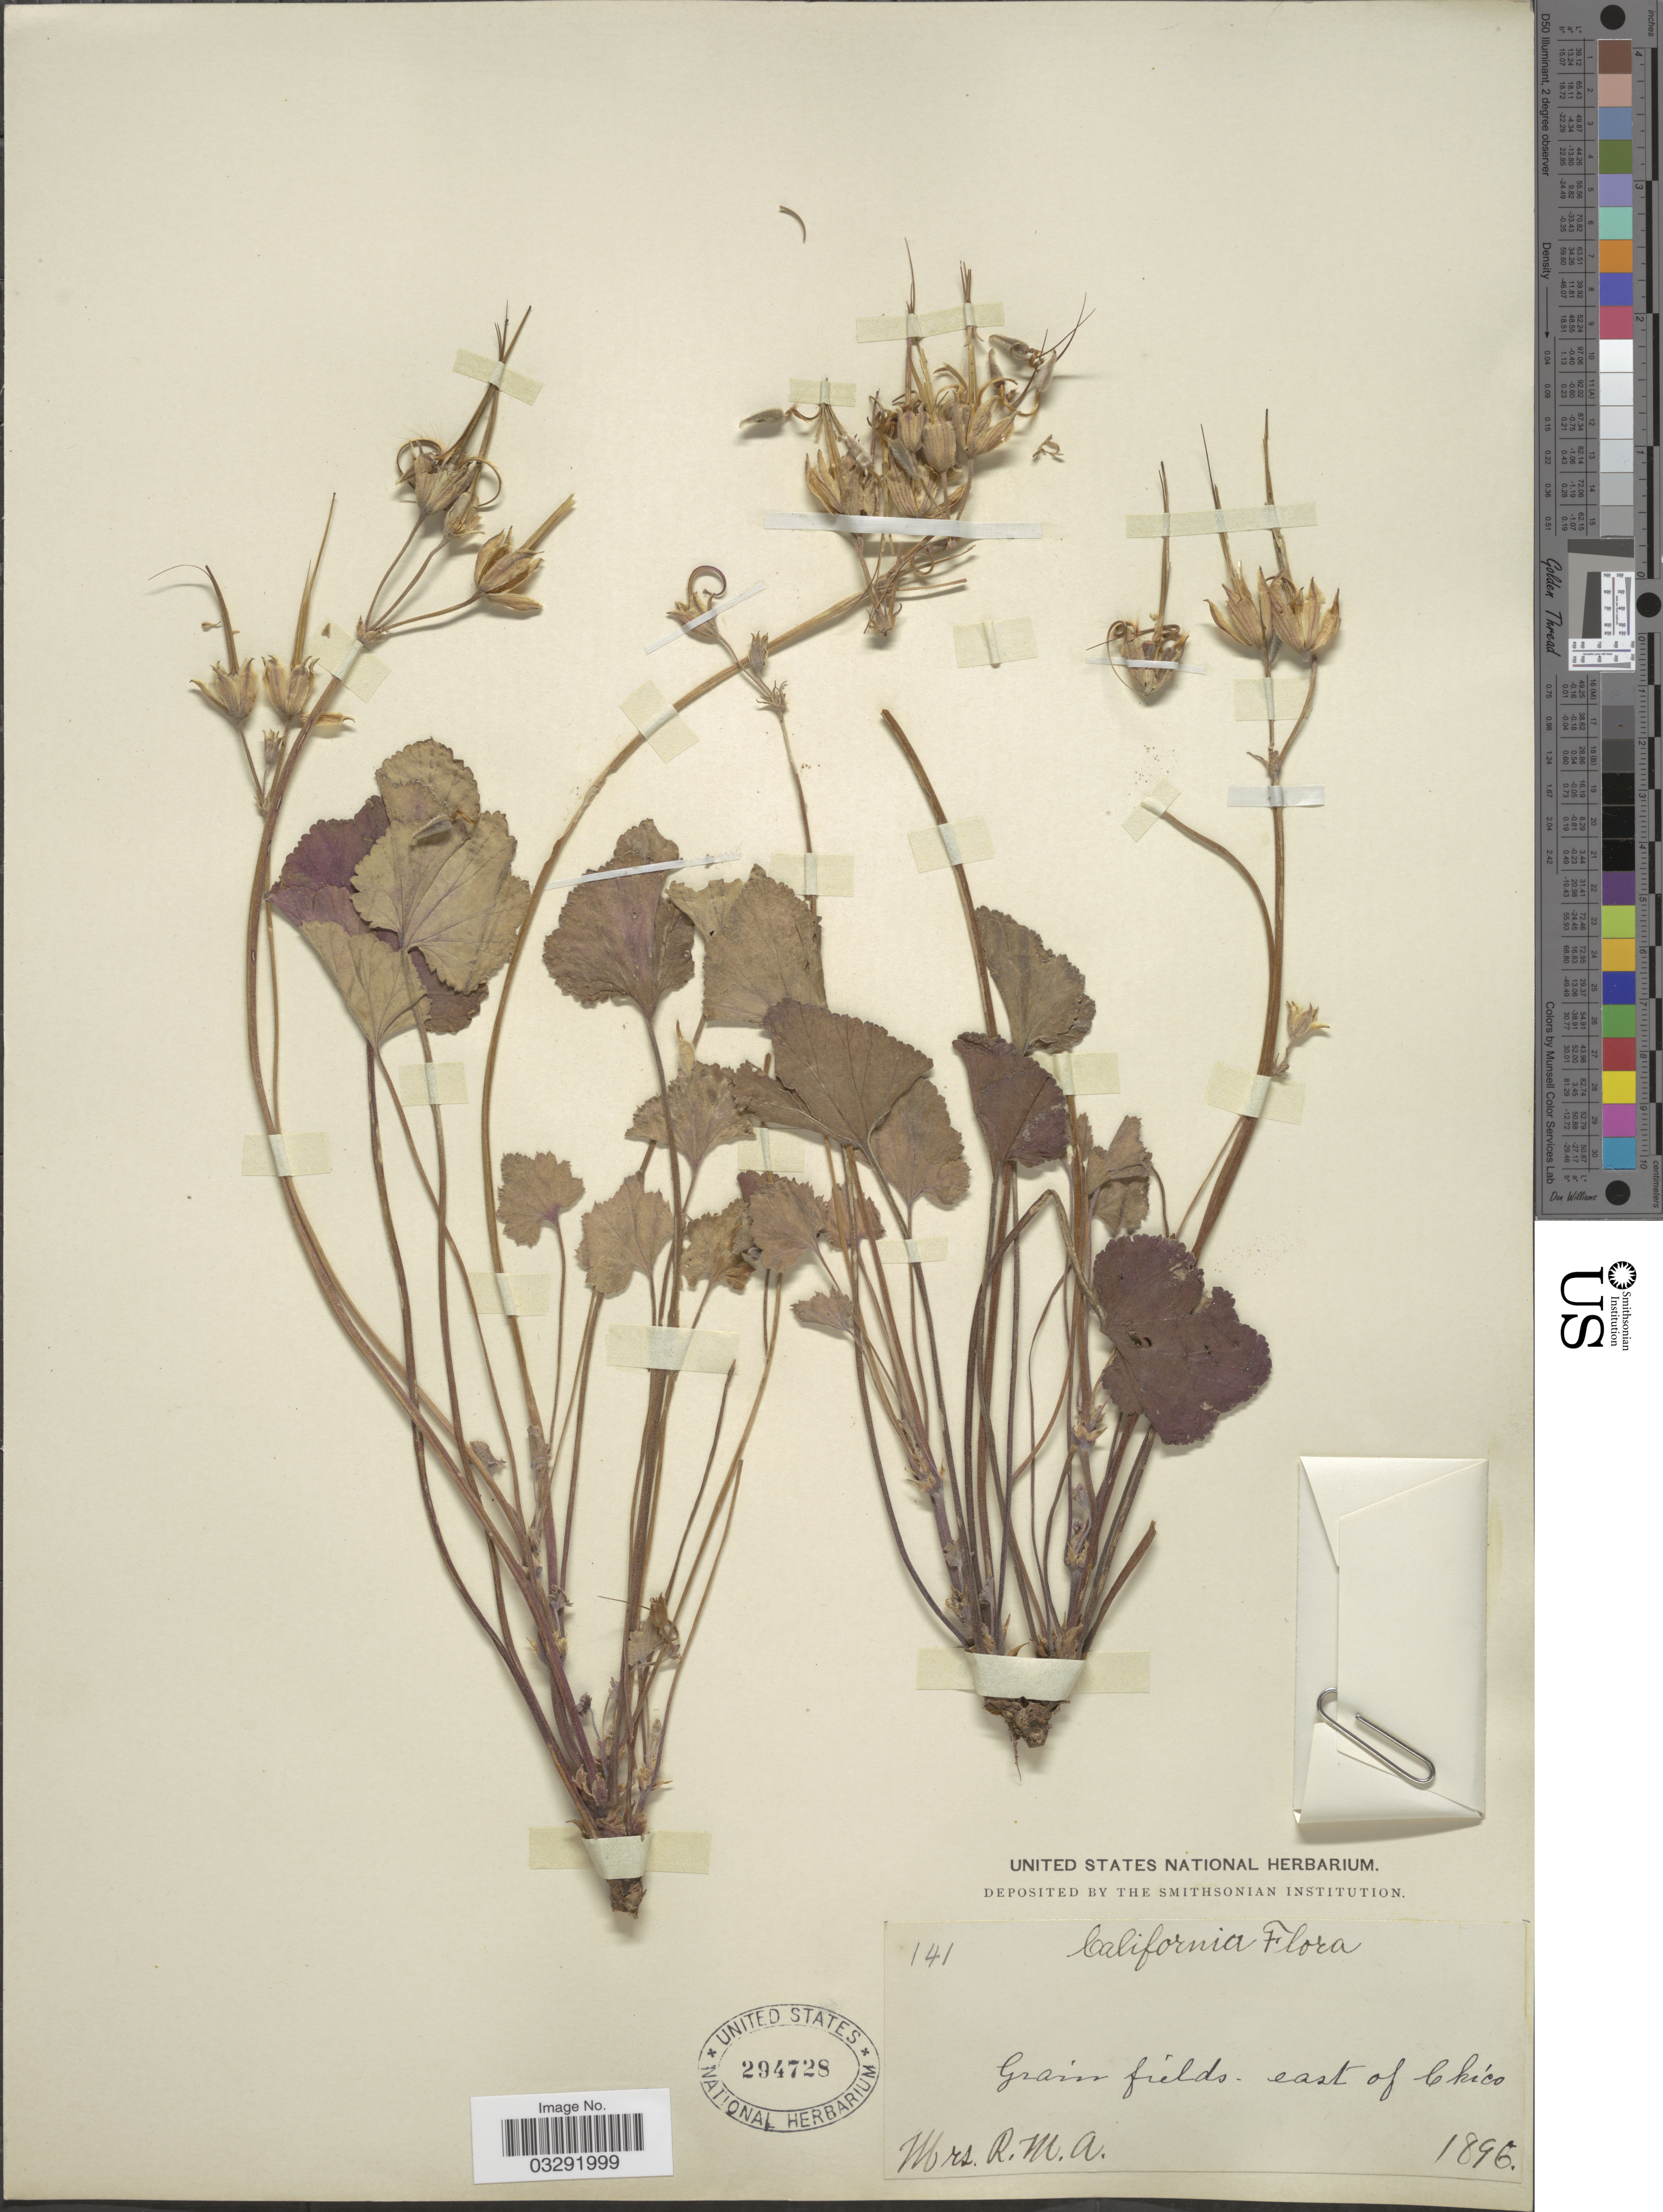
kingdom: Plantae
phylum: Tracheophyta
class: Magnoliopsida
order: Geraniales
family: Geraniaceae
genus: California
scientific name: California macrophylla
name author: (Hook. & Arn.) Aldasoro et al.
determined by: Strong, Mark T., (BOT), Smithsonian Institution - National Museum of Natural History (UNITED STATES)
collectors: Mrs. R. M. A.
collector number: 141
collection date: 1896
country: United States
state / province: California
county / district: Butte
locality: Grain fields-east of Chico.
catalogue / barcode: US 294728